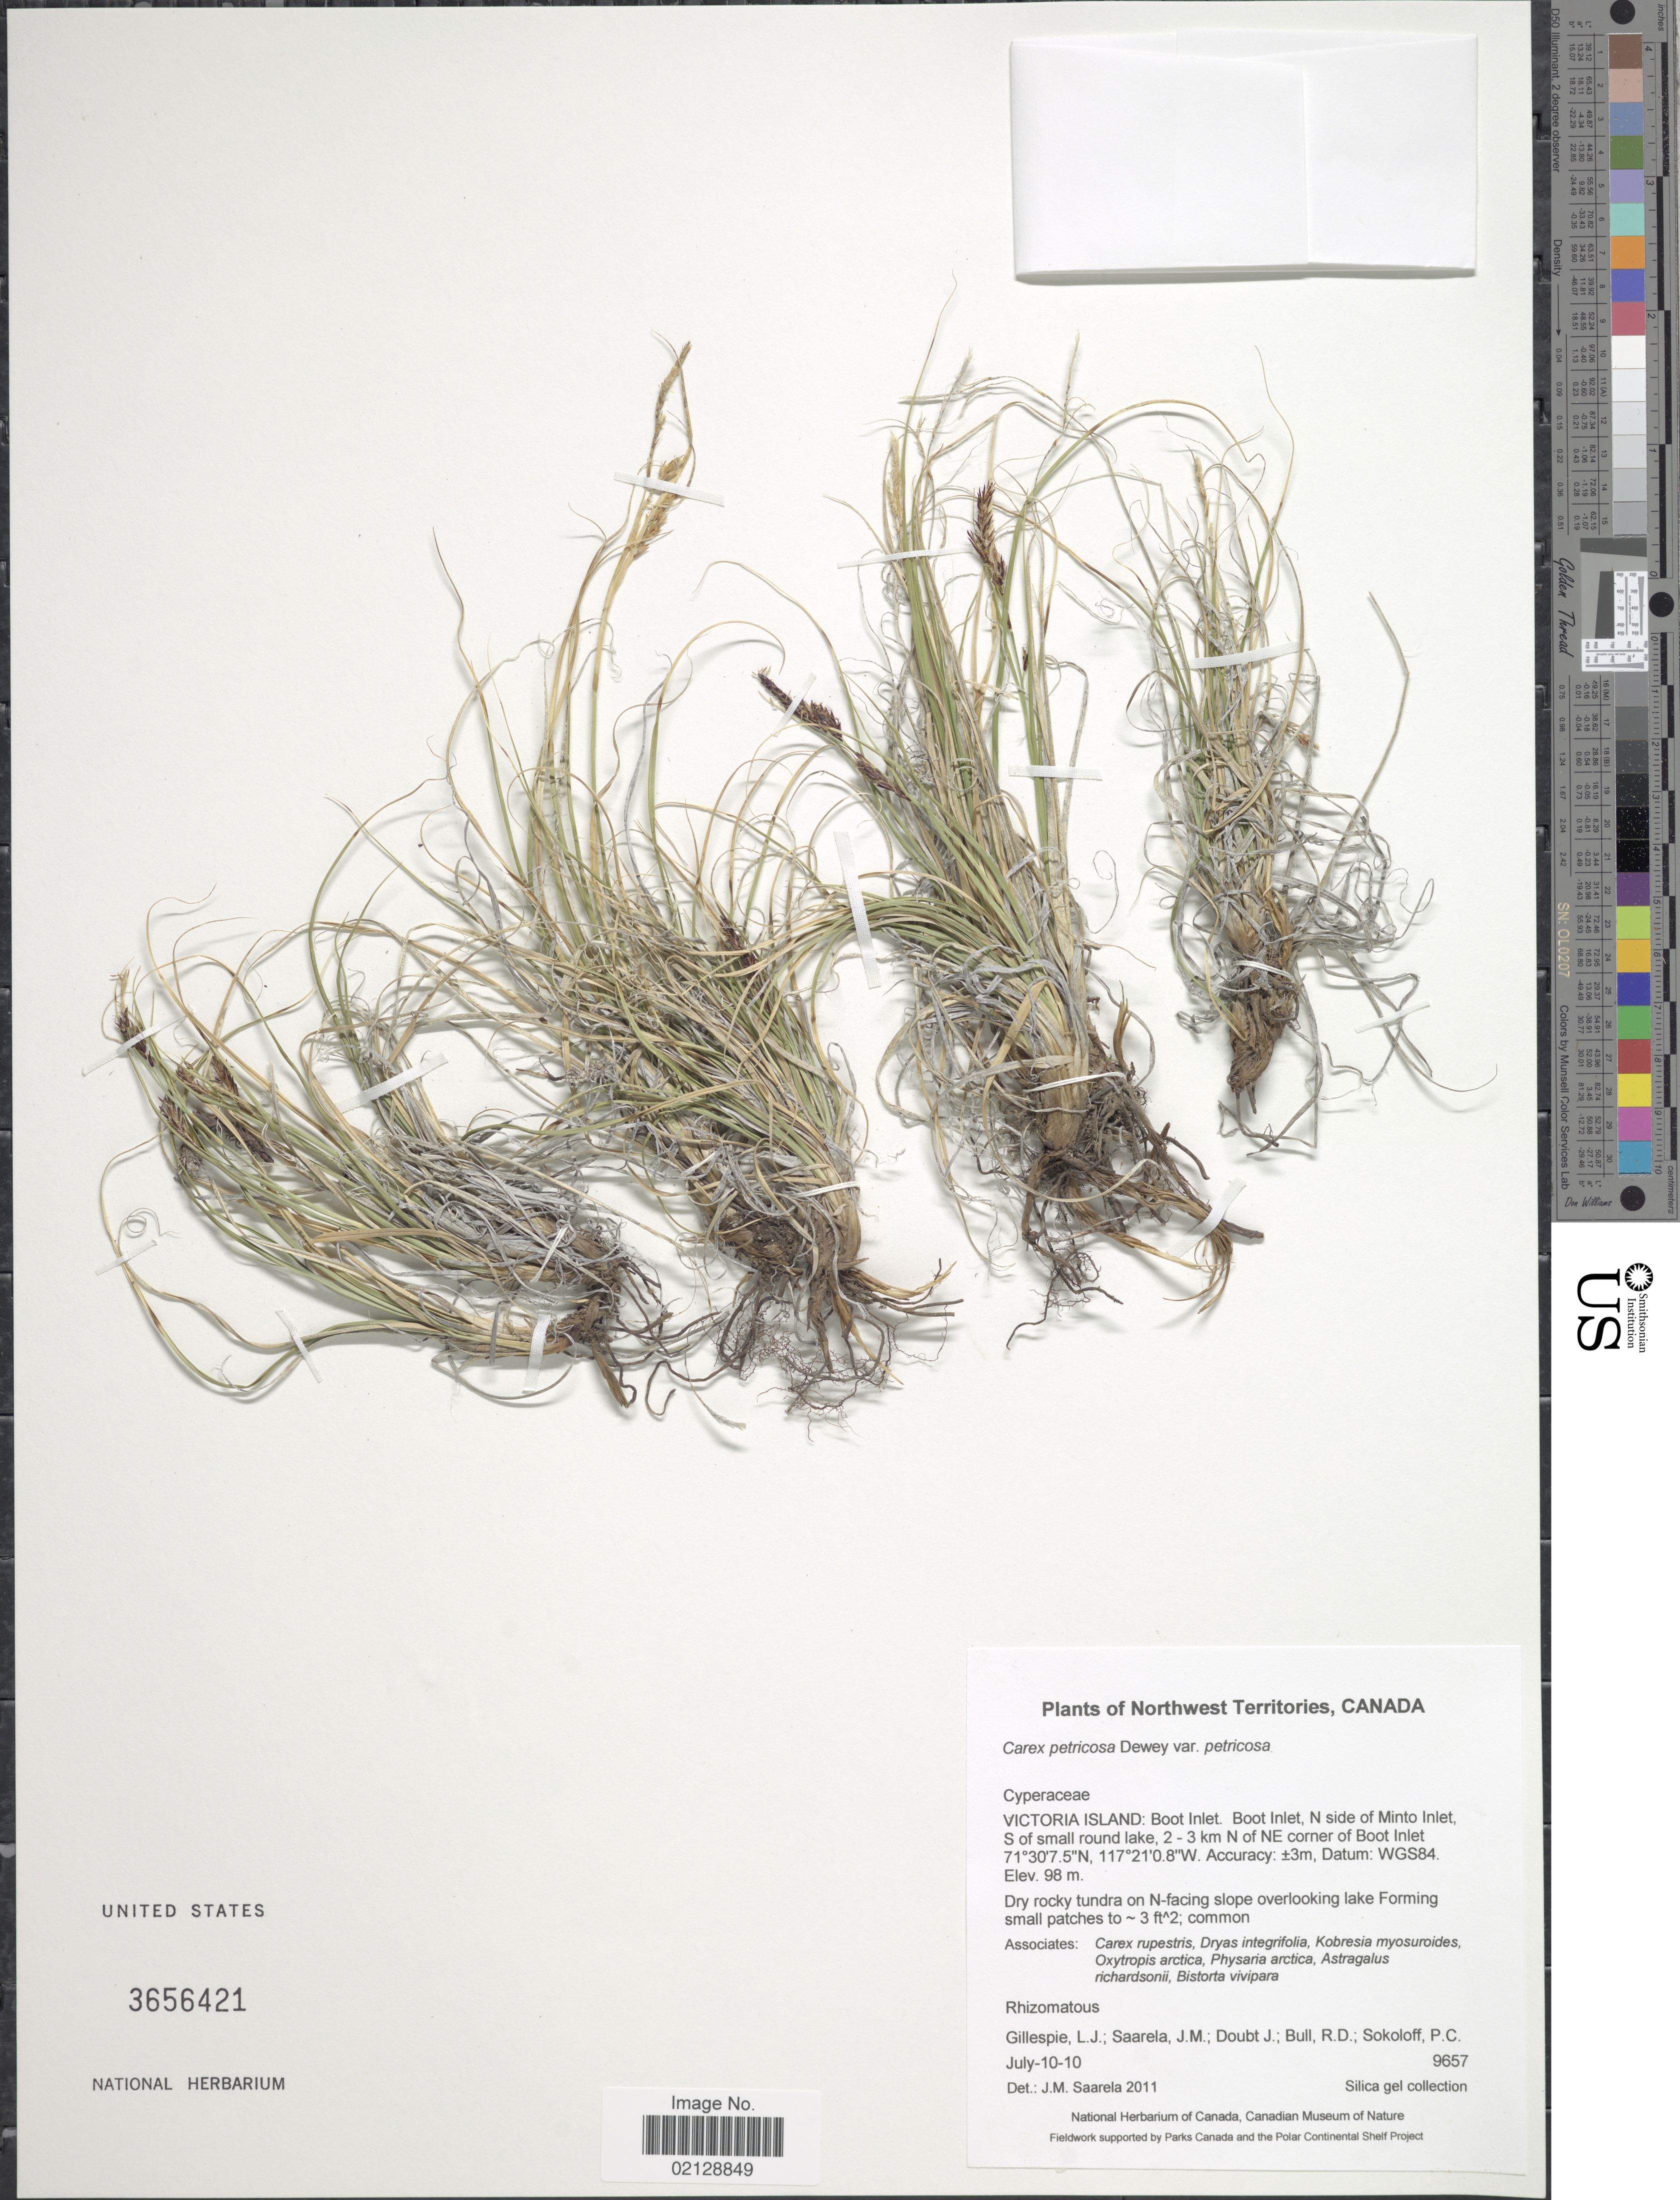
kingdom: Plantae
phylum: Tracheophyta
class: Liliopsida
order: Poales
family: Cyperaceae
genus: Carex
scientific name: Carex petricosa var. petricosa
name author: Dewey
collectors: L. Gillespie, J. Saarela, J. Doubt, R. Bull & P. Sokoloff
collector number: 9657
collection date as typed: Transcribed d/m/y: 10/7/10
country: Canada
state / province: Northwest Territories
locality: Victoria Island: Boot INlet, Boot INlet, N side of MInto Inlet, S of small round lake, 2-3 km N of NE corner of Boot Inlet WGS84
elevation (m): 98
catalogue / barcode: US 3656421